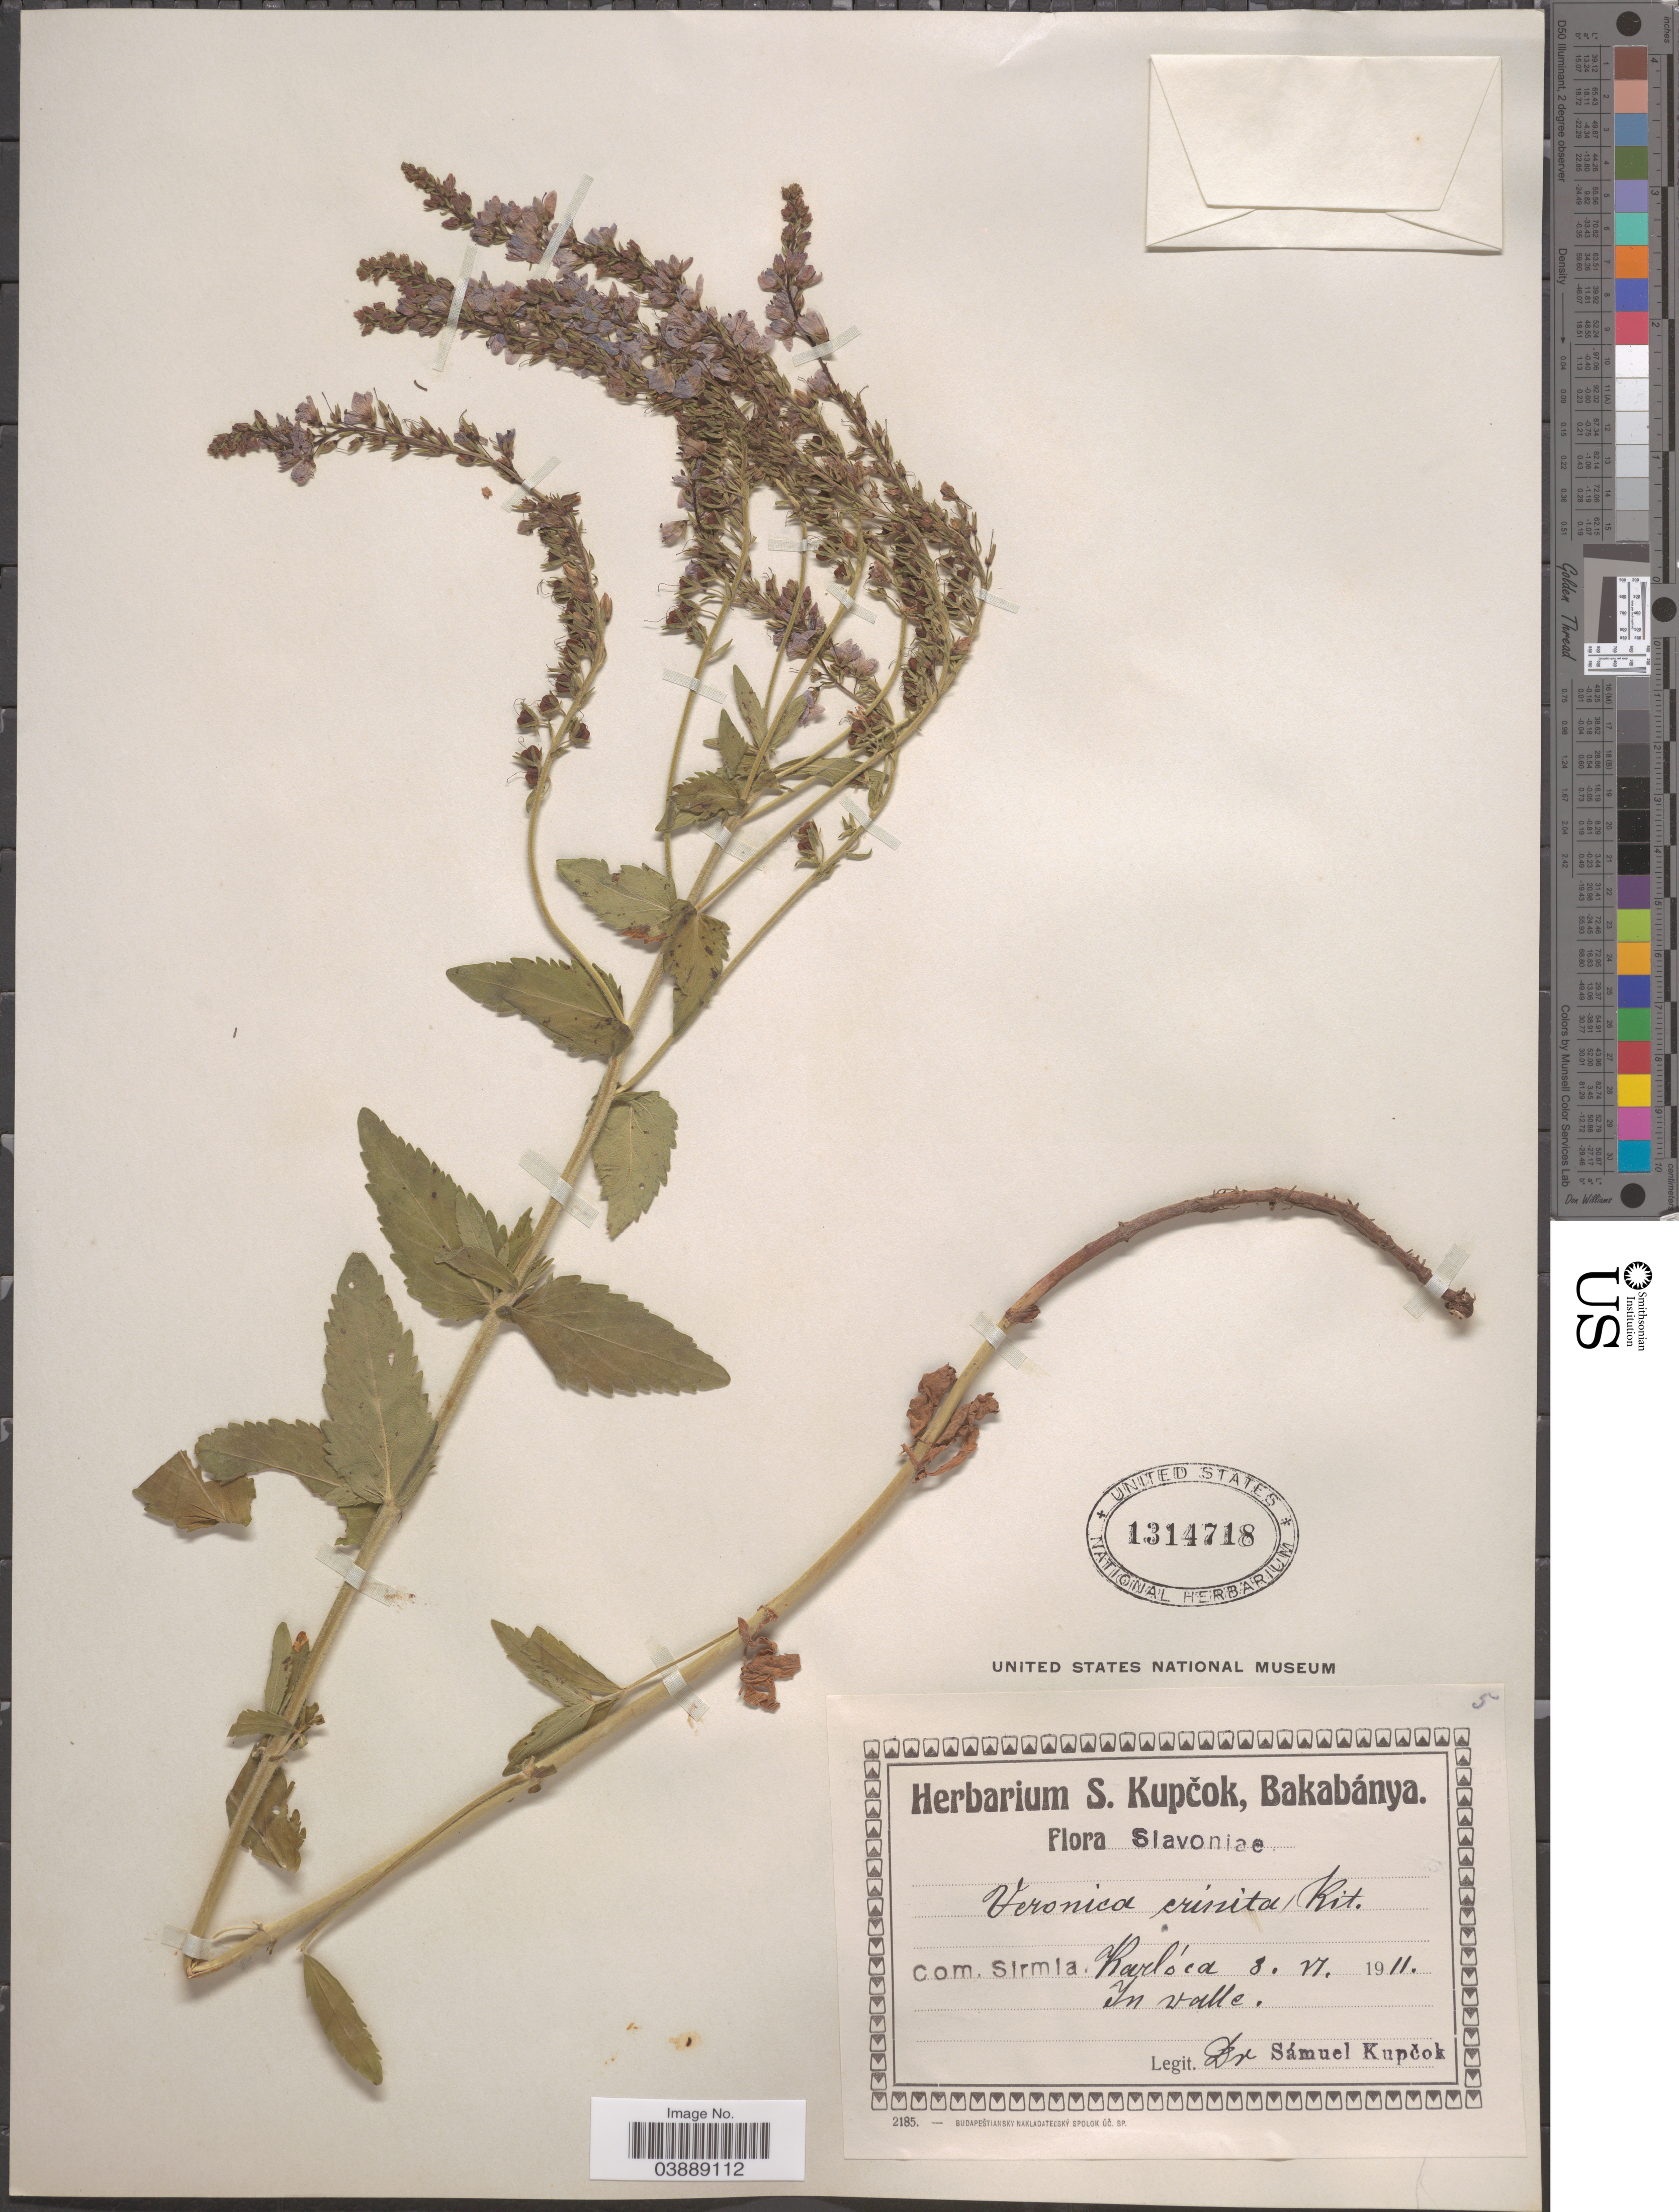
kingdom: Plantae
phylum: Tracheophyta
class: Magnoliopsida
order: Lamiales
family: Plantaginaceae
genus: Veronica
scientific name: Veronica crinita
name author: Kit.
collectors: S. Kupcok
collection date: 1911-06-03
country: Croatia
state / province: Pozega-Slavonia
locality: Slavoniae. Com. Sirmia, Karlo'ca. In valle.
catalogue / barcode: US 1314718